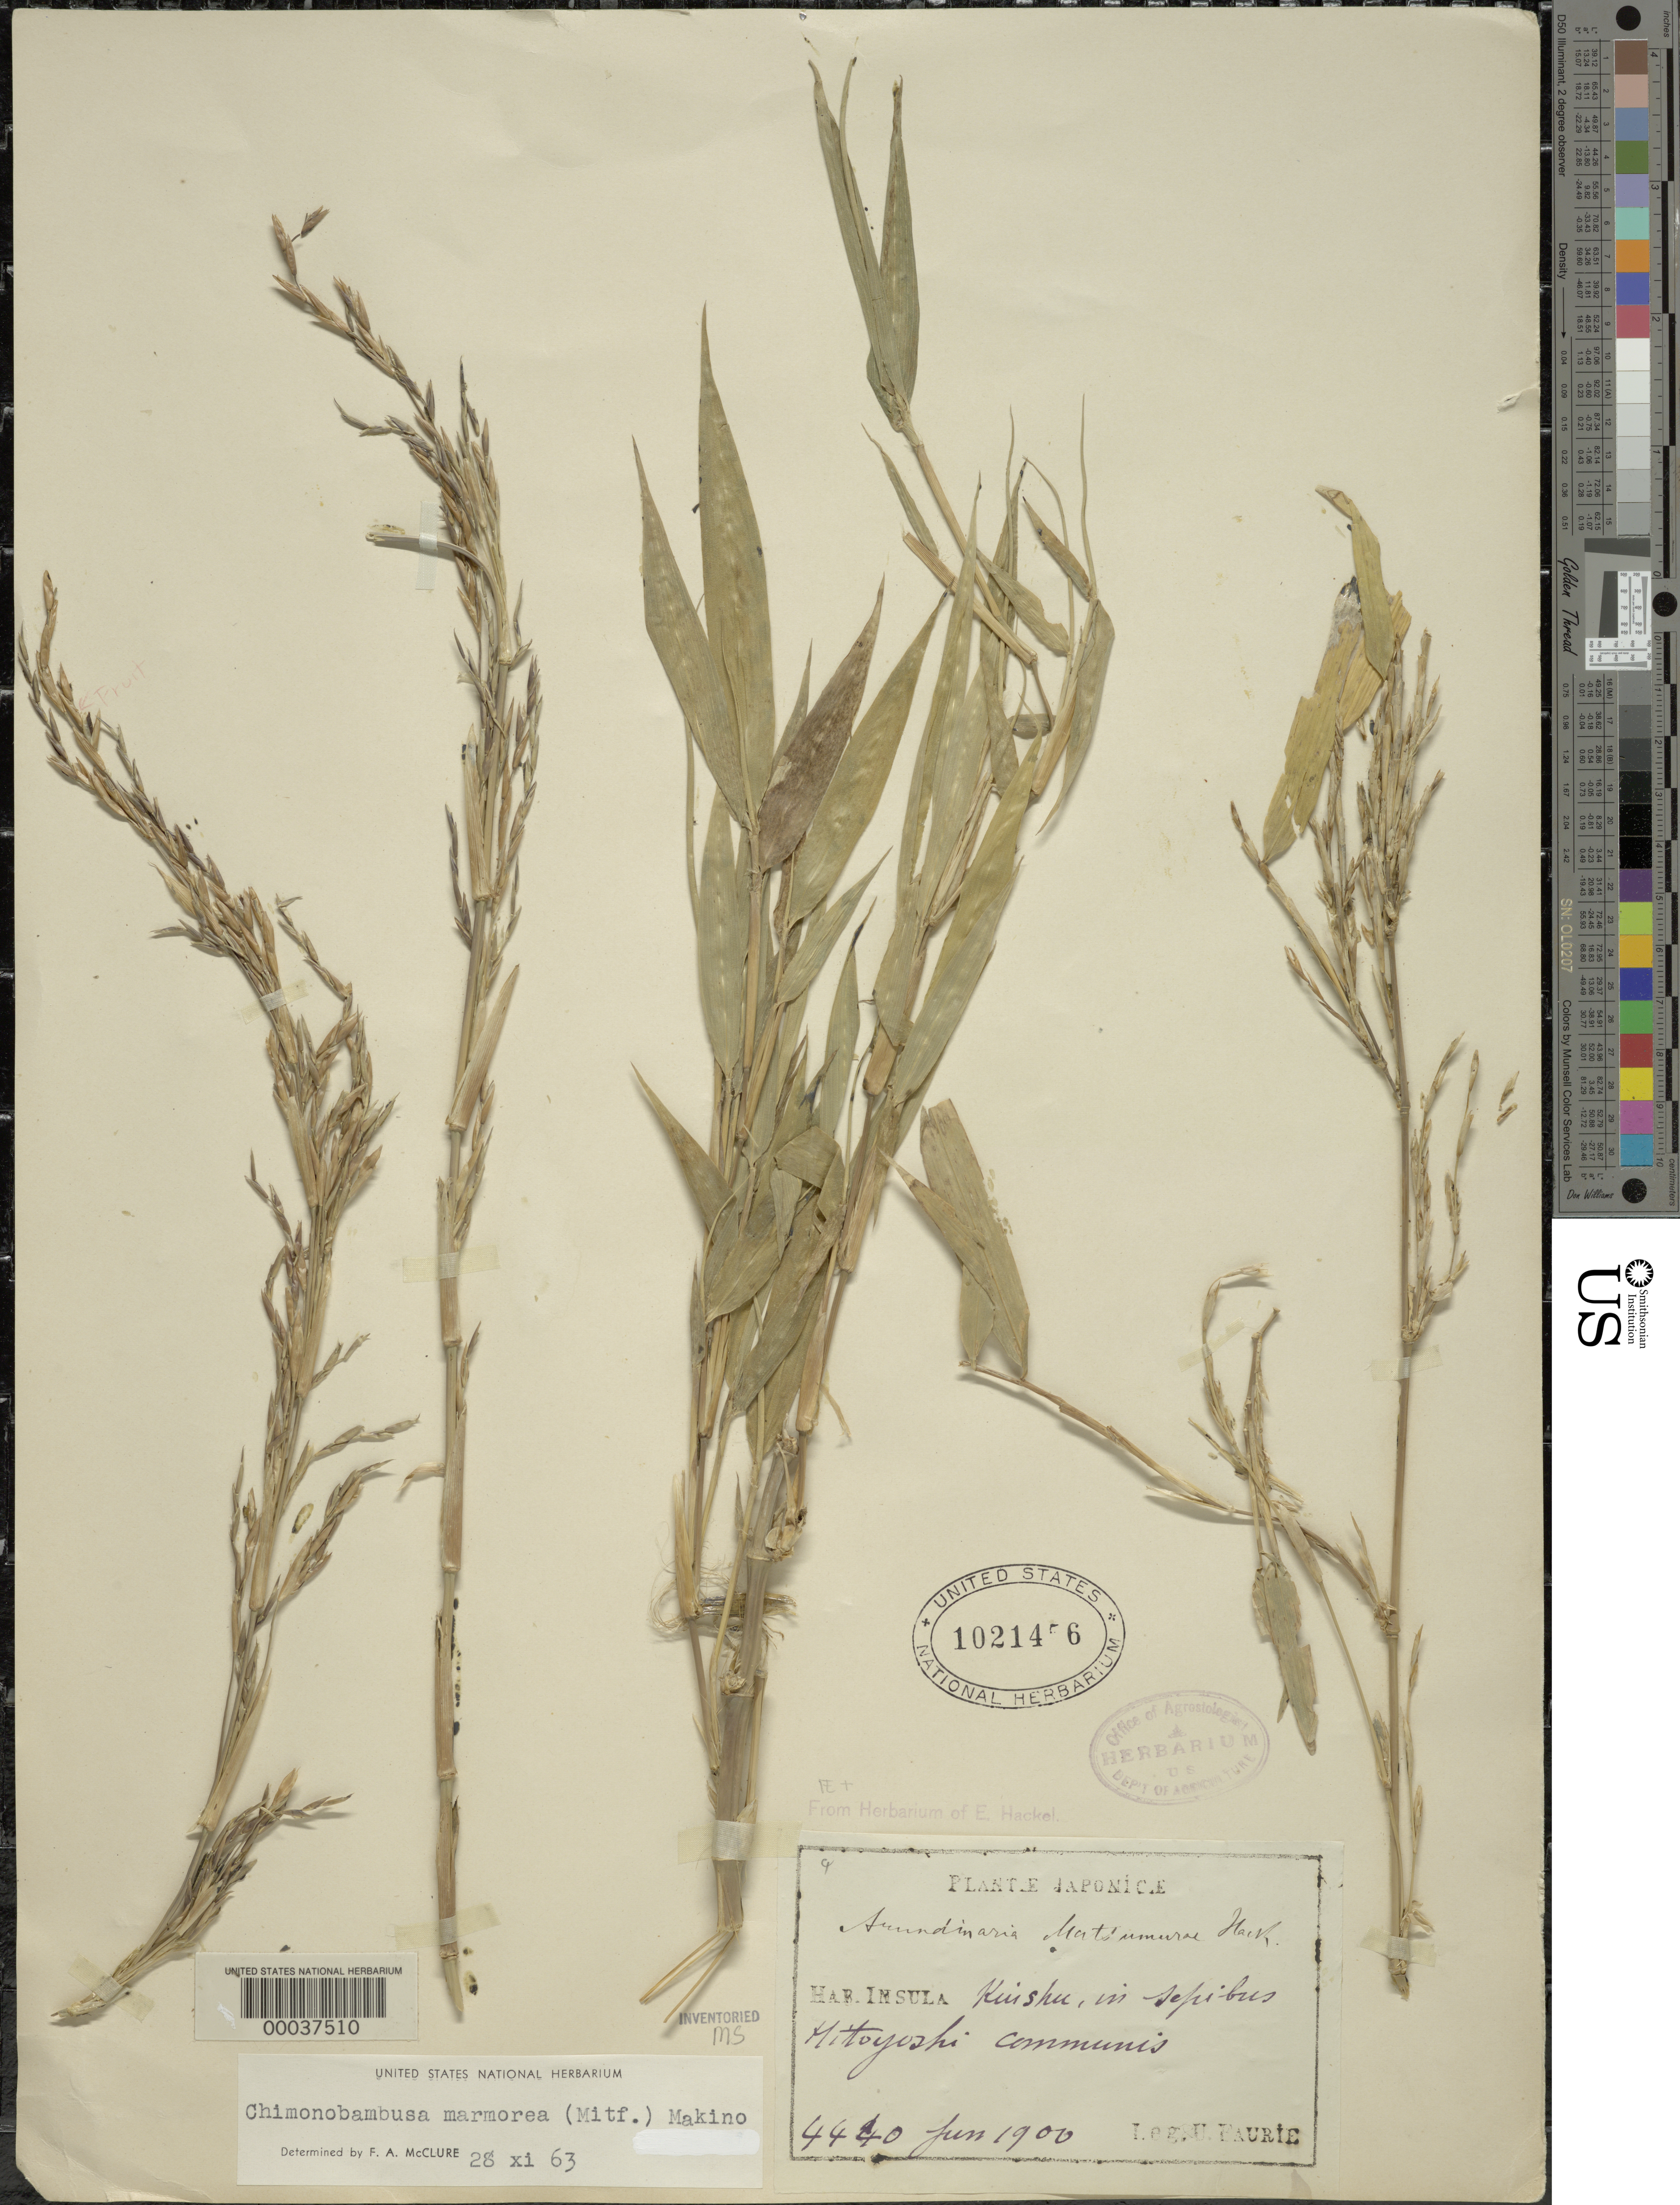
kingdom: Plantae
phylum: Tracheophyta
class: Liliopsida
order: Poales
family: Poaceae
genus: Chimonobambusa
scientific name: Chimonobambusa marmorea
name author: Makino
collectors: U. Faurie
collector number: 4440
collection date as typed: Jun 1900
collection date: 1900-06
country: Japan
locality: Kinshu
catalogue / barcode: US 1021456